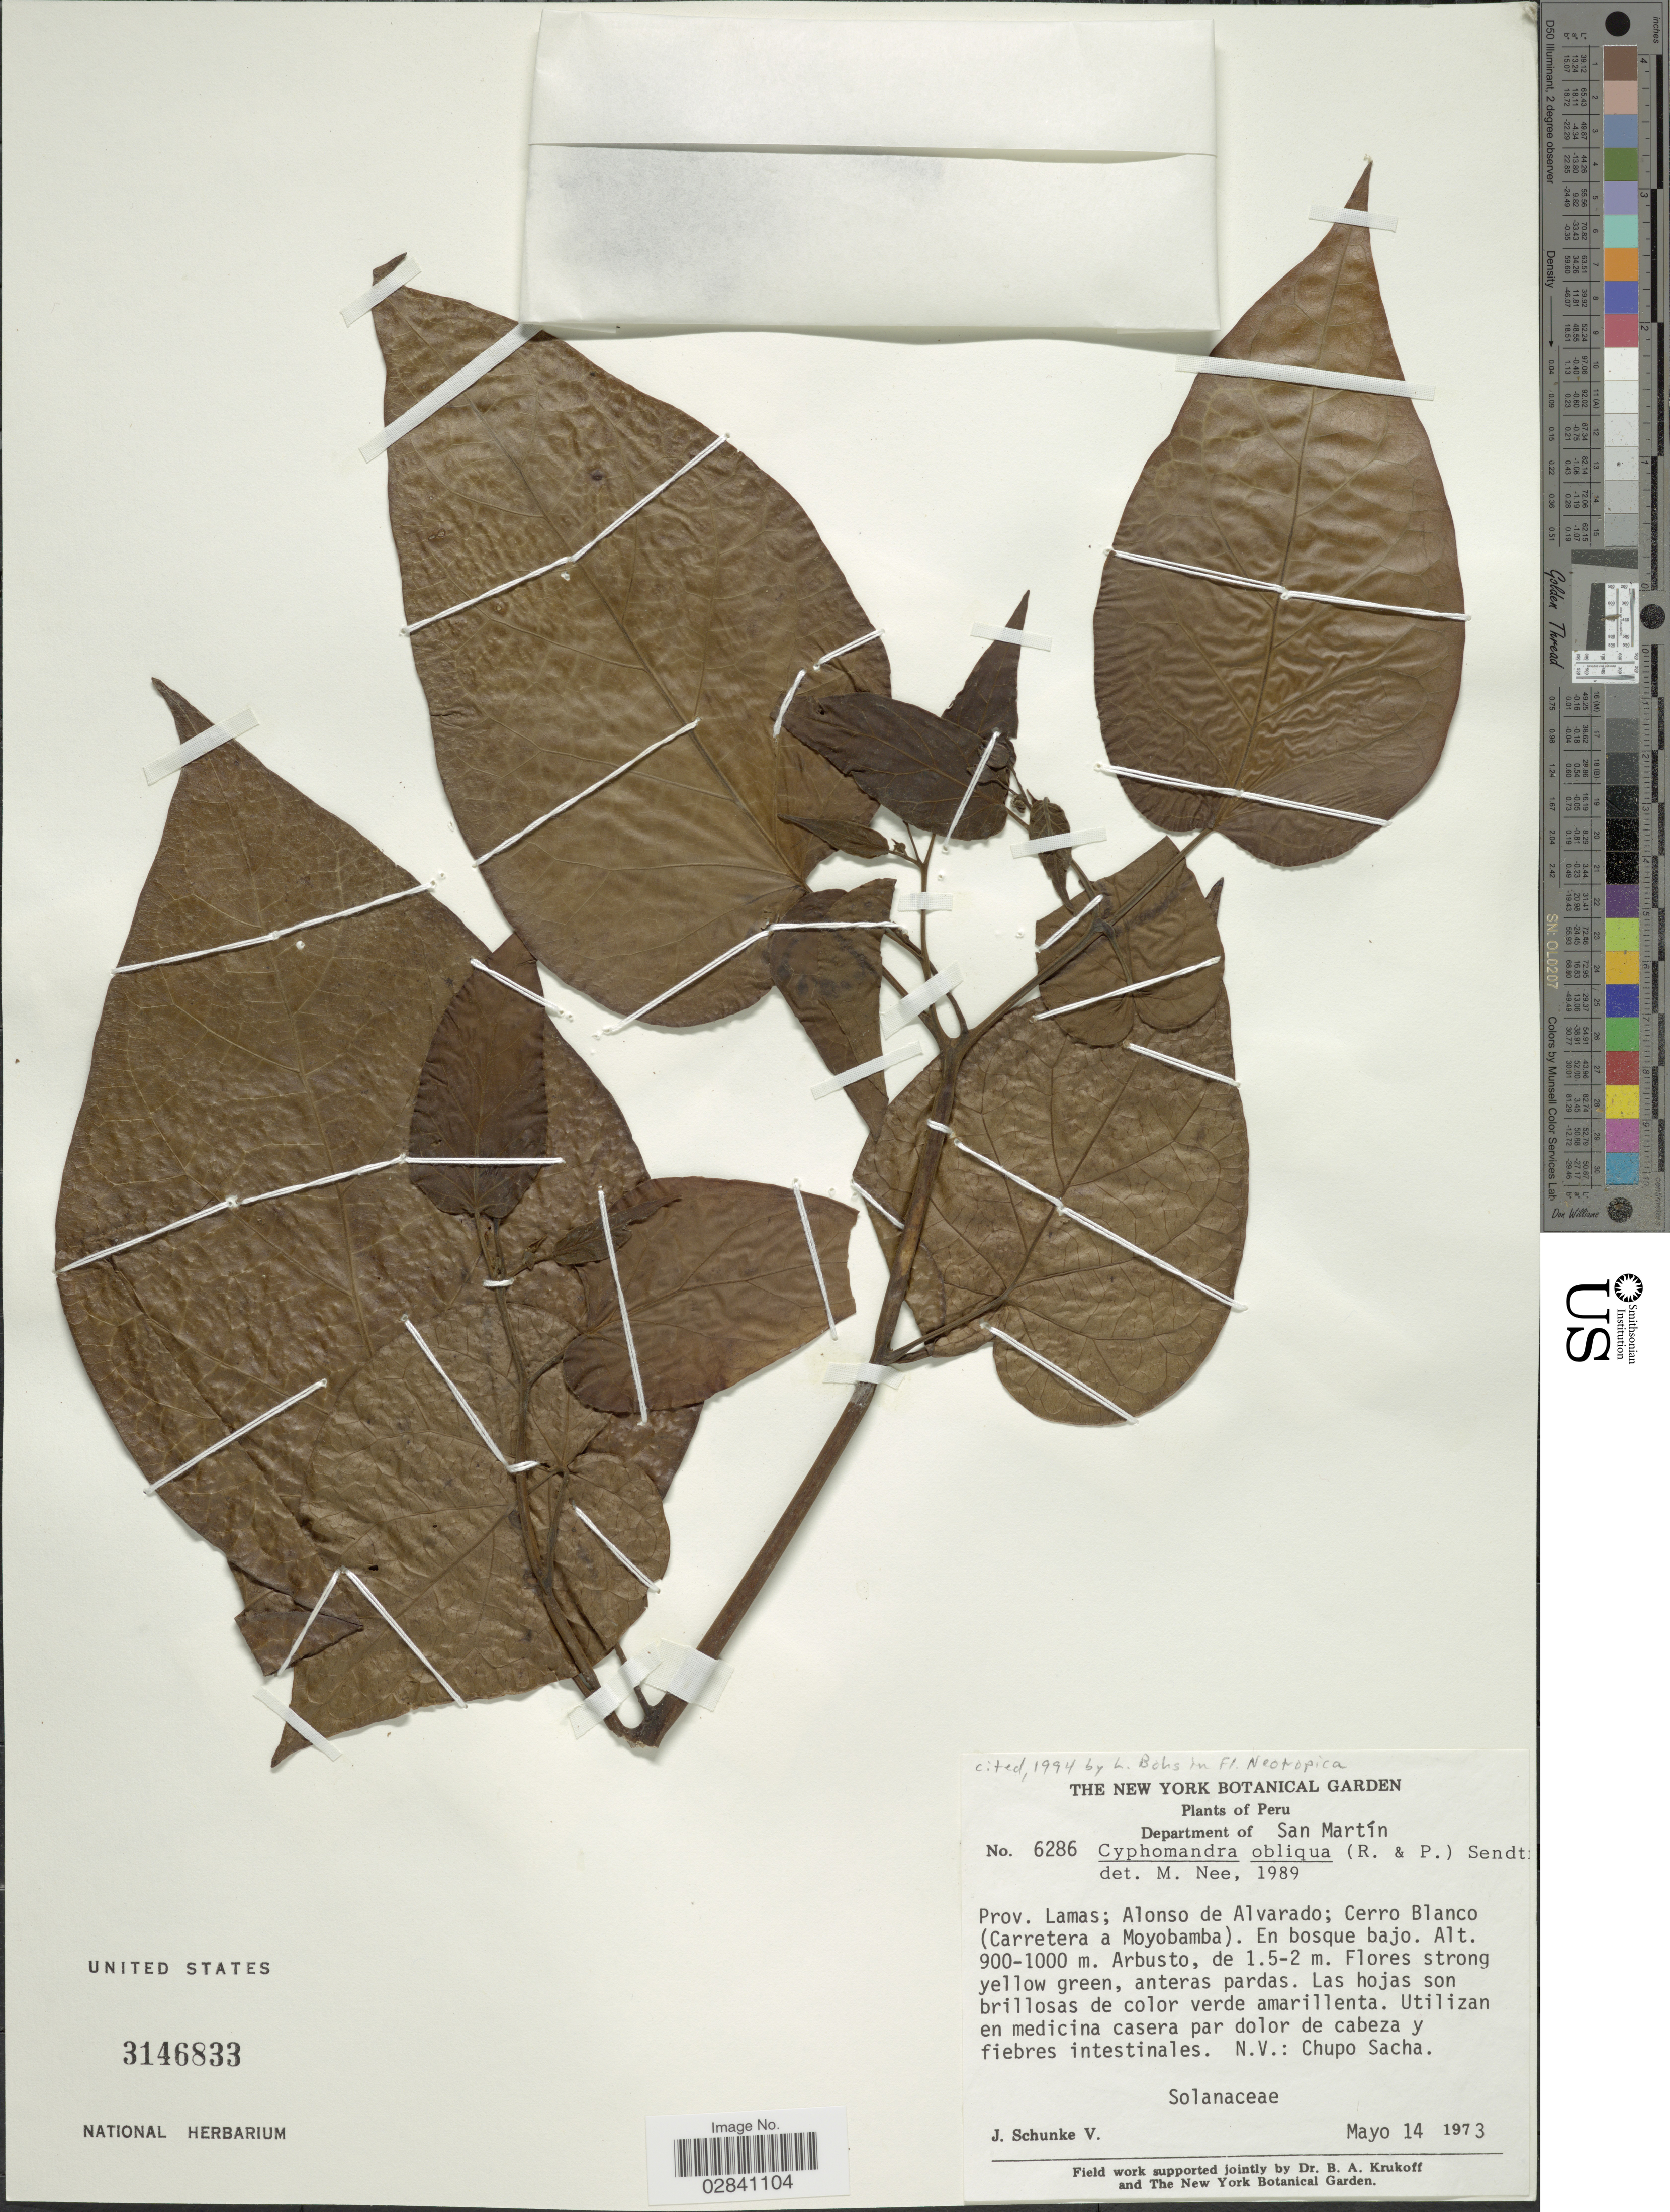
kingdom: Plantae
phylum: Tracheophyta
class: Magnoliopsida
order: Solanales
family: Solanaceae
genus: Cyphomandra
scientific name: Cyphomandra obliqua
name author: (Ruiz & Pav.) Sendtn.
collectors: J. Schunke Vigo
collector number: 6286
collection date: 1973-05-14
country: Peru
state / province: San Martín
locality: Department of San Martín. Prov. Lamas; Alonso de Alvarado; Cerro Blanco (Carretera a Moyobamba).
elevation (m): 900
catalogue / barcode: US 3146833